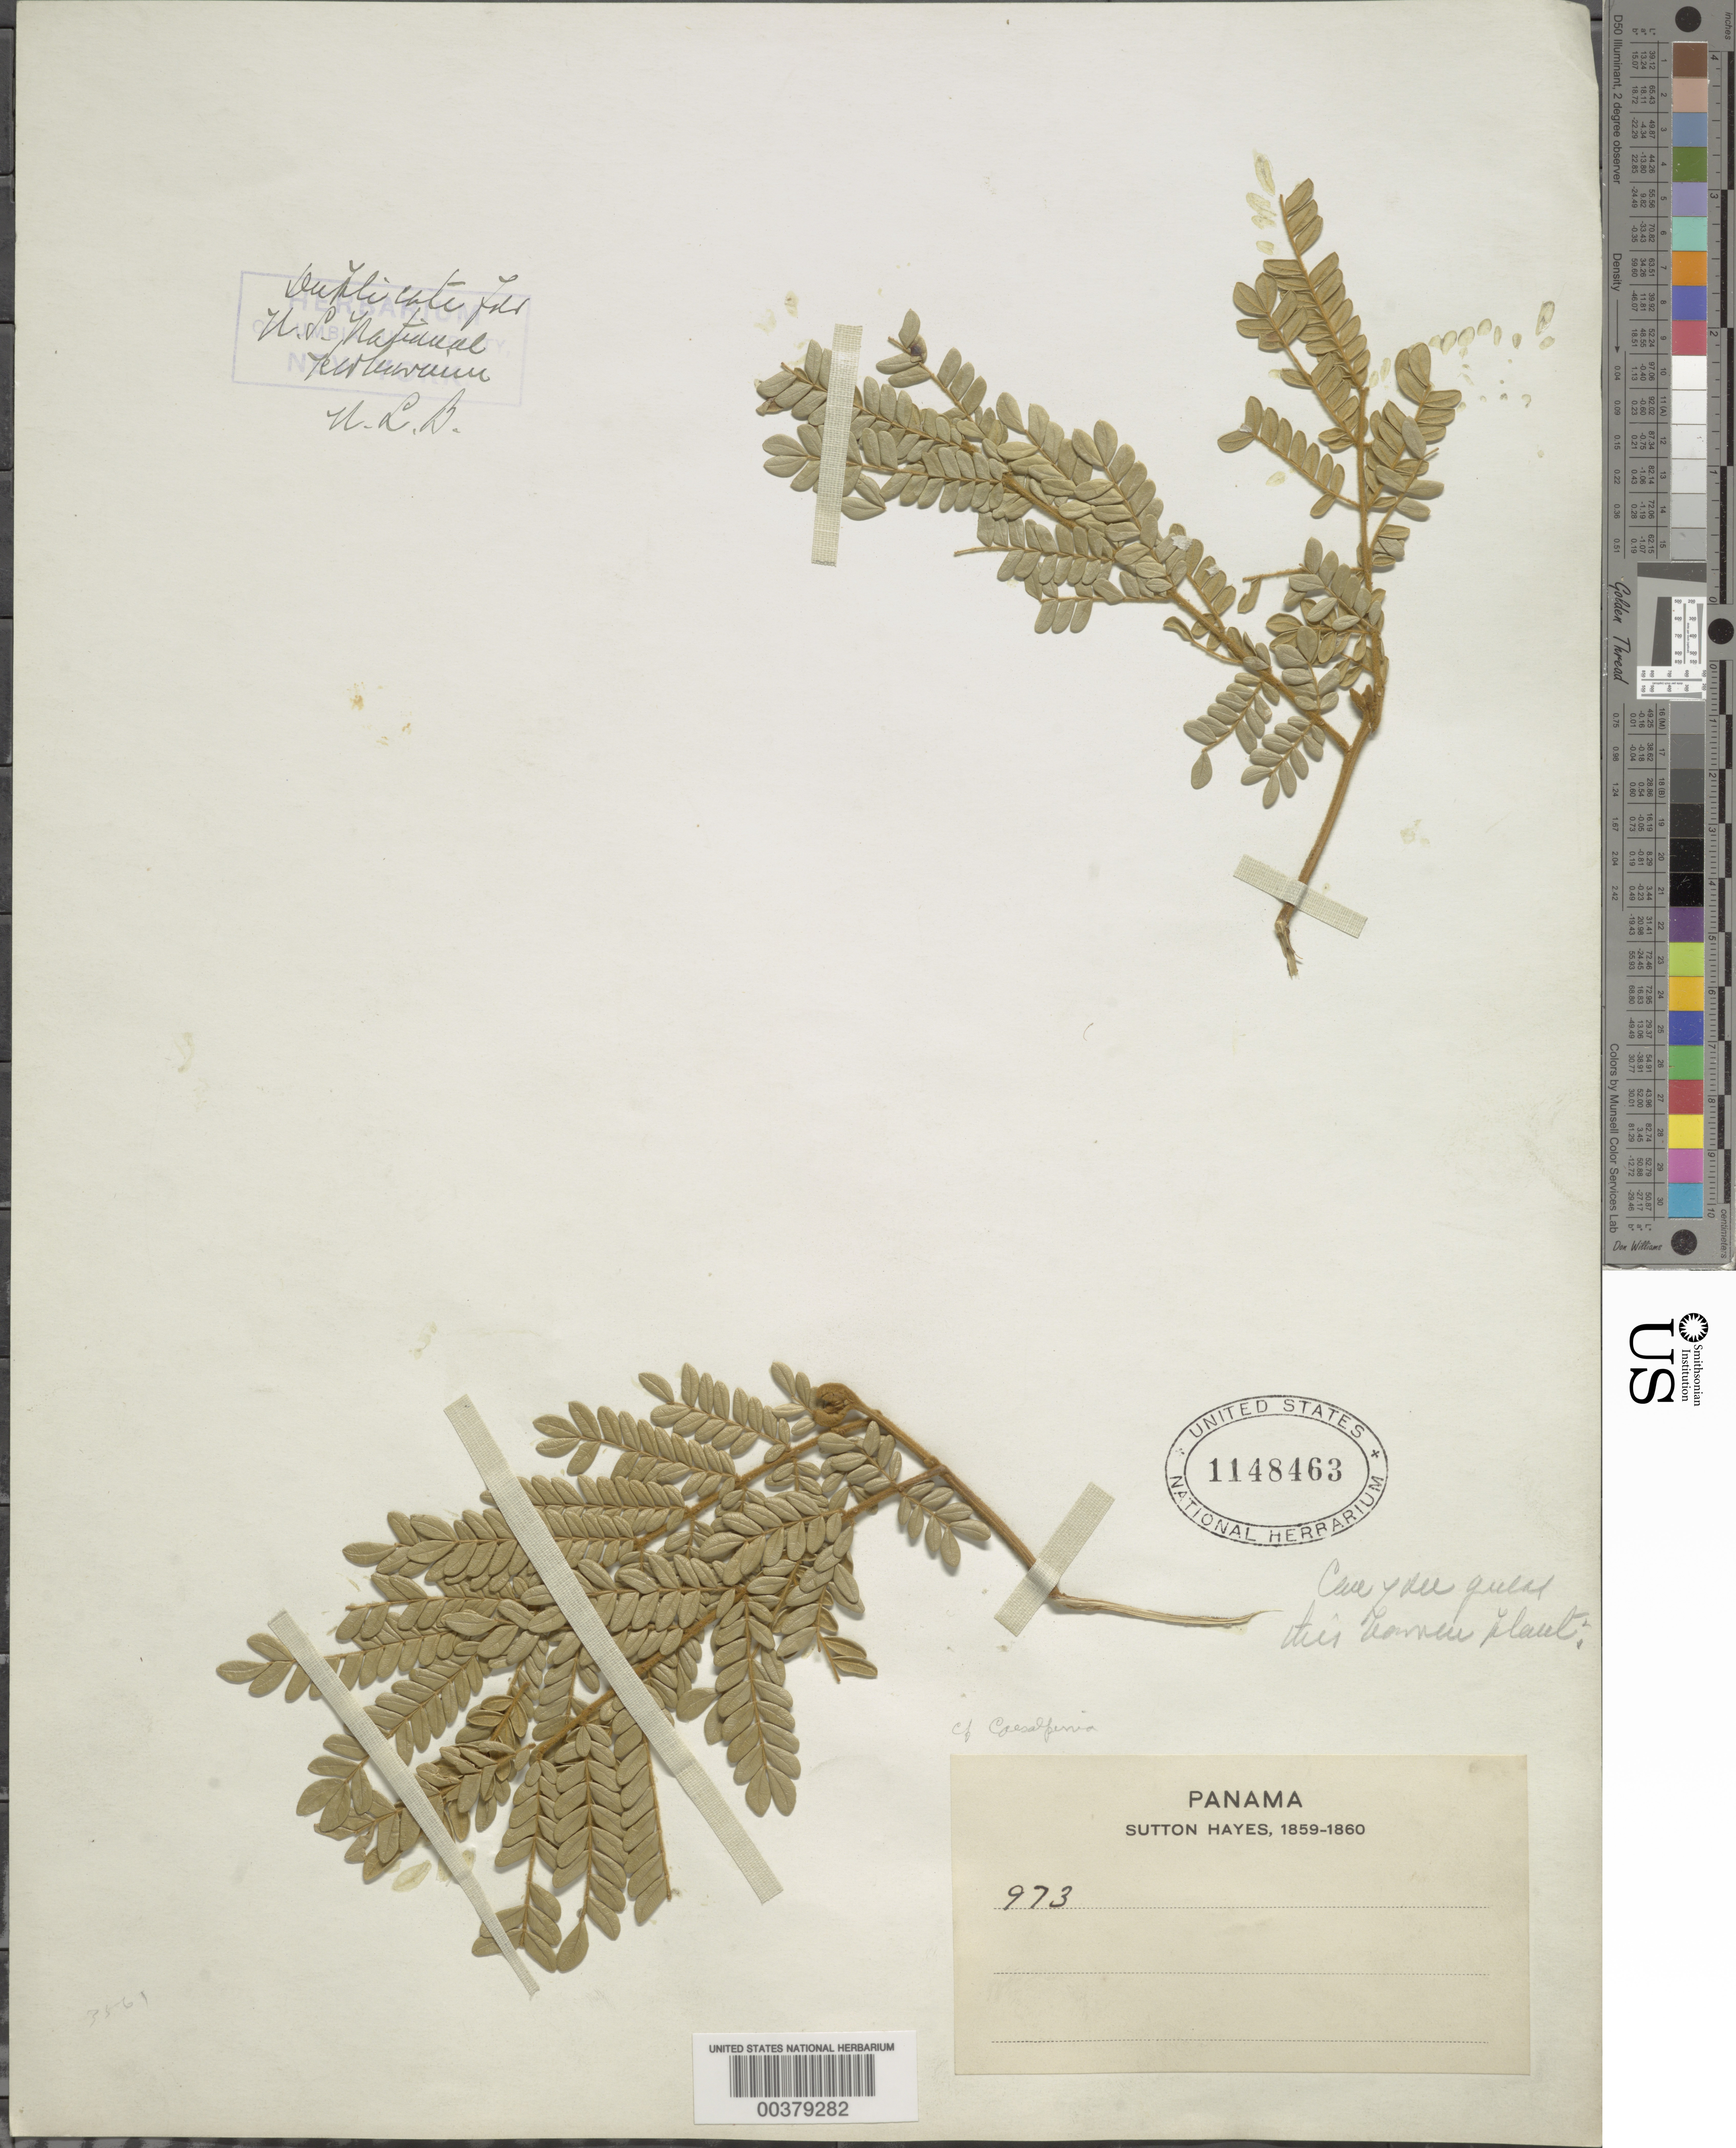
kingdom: Plantae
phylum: Tracheophyta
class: Magnoliopsida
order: Fabales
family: Fabaceae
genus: Caesalpinia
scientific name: Caesalpinia sp.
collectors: S. Hayes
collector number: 973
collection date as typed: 1859 to -- -- 1860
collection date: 1859/1860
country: Panama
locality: NW of Boquete towards Parque Nacional Volcan Baru.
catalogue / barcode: US 1148463